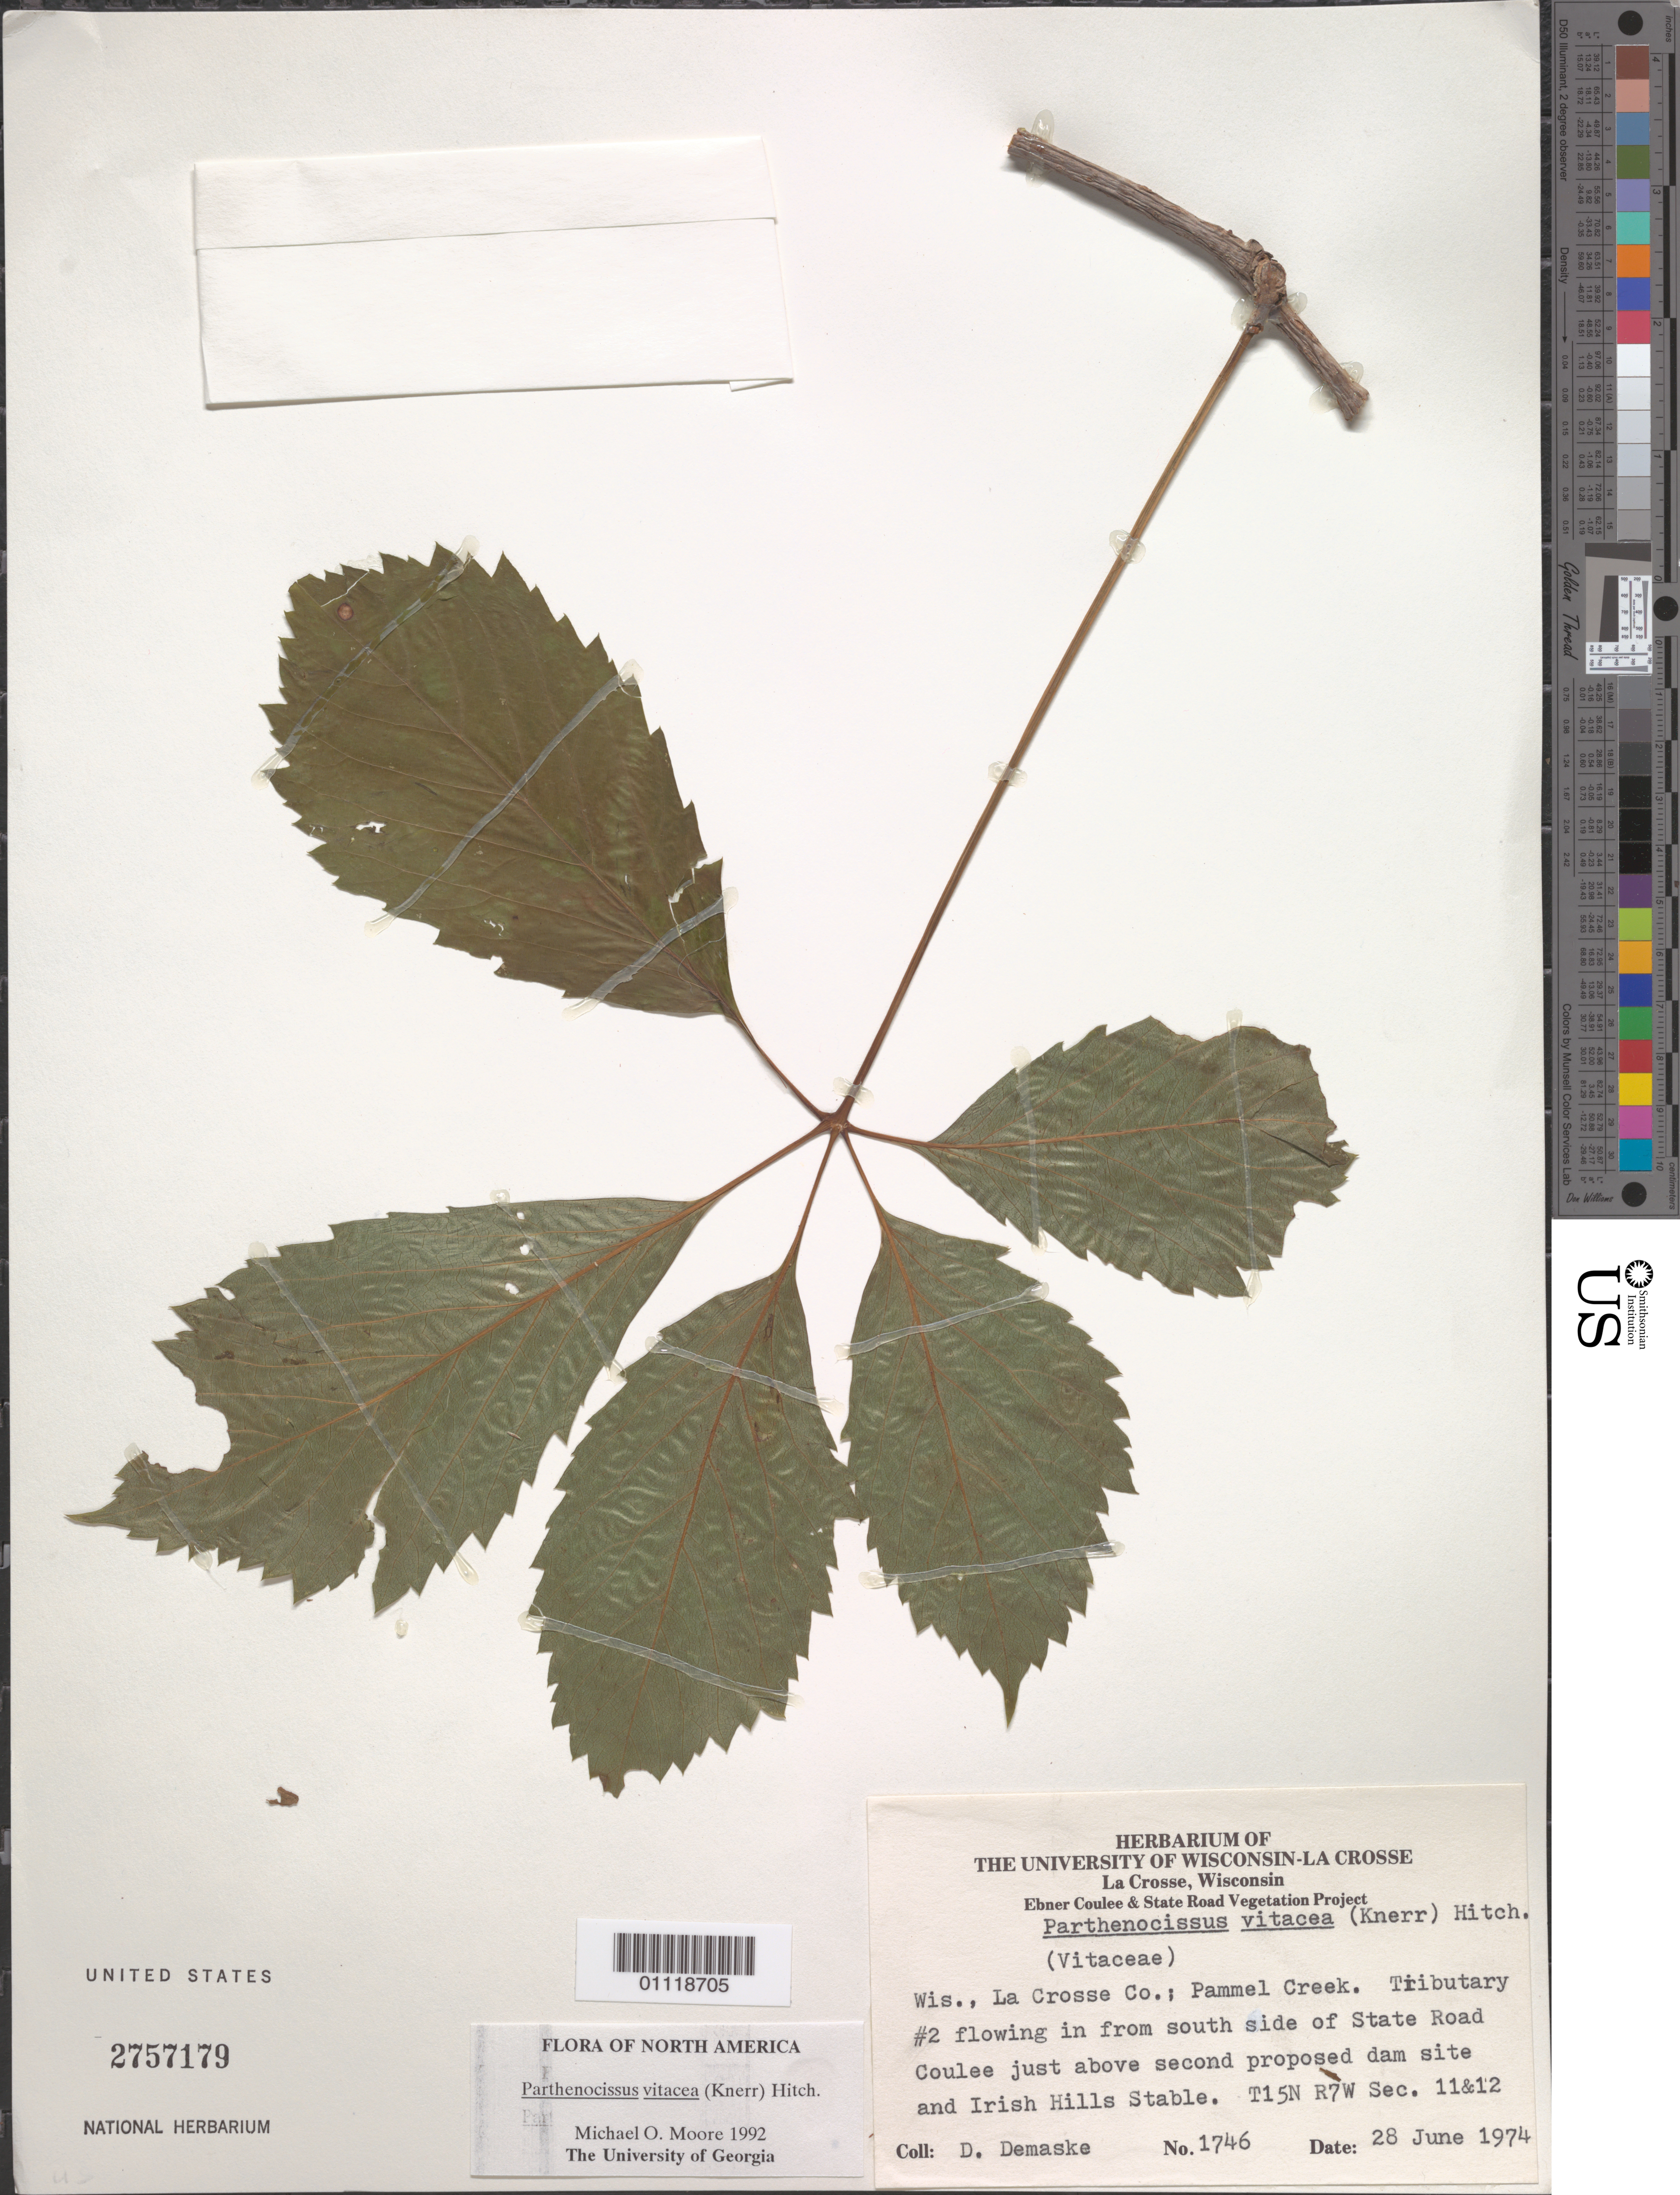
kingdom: Plantae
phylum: Tracheophyta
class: Magnoliopsida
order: Vitales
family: Vitaceae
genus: Parthenocissus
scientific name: Parthenocissus vitacea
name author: (Knerr) Hitchc.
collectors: D. Demaske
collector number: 1746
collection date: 1974-06-28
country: United States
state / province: Wisconsin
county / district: La Crosse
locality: Pammel Creek. State Road Couleee just above second proposed dam site and Irish Hills Stable.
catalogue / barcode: US 2757179